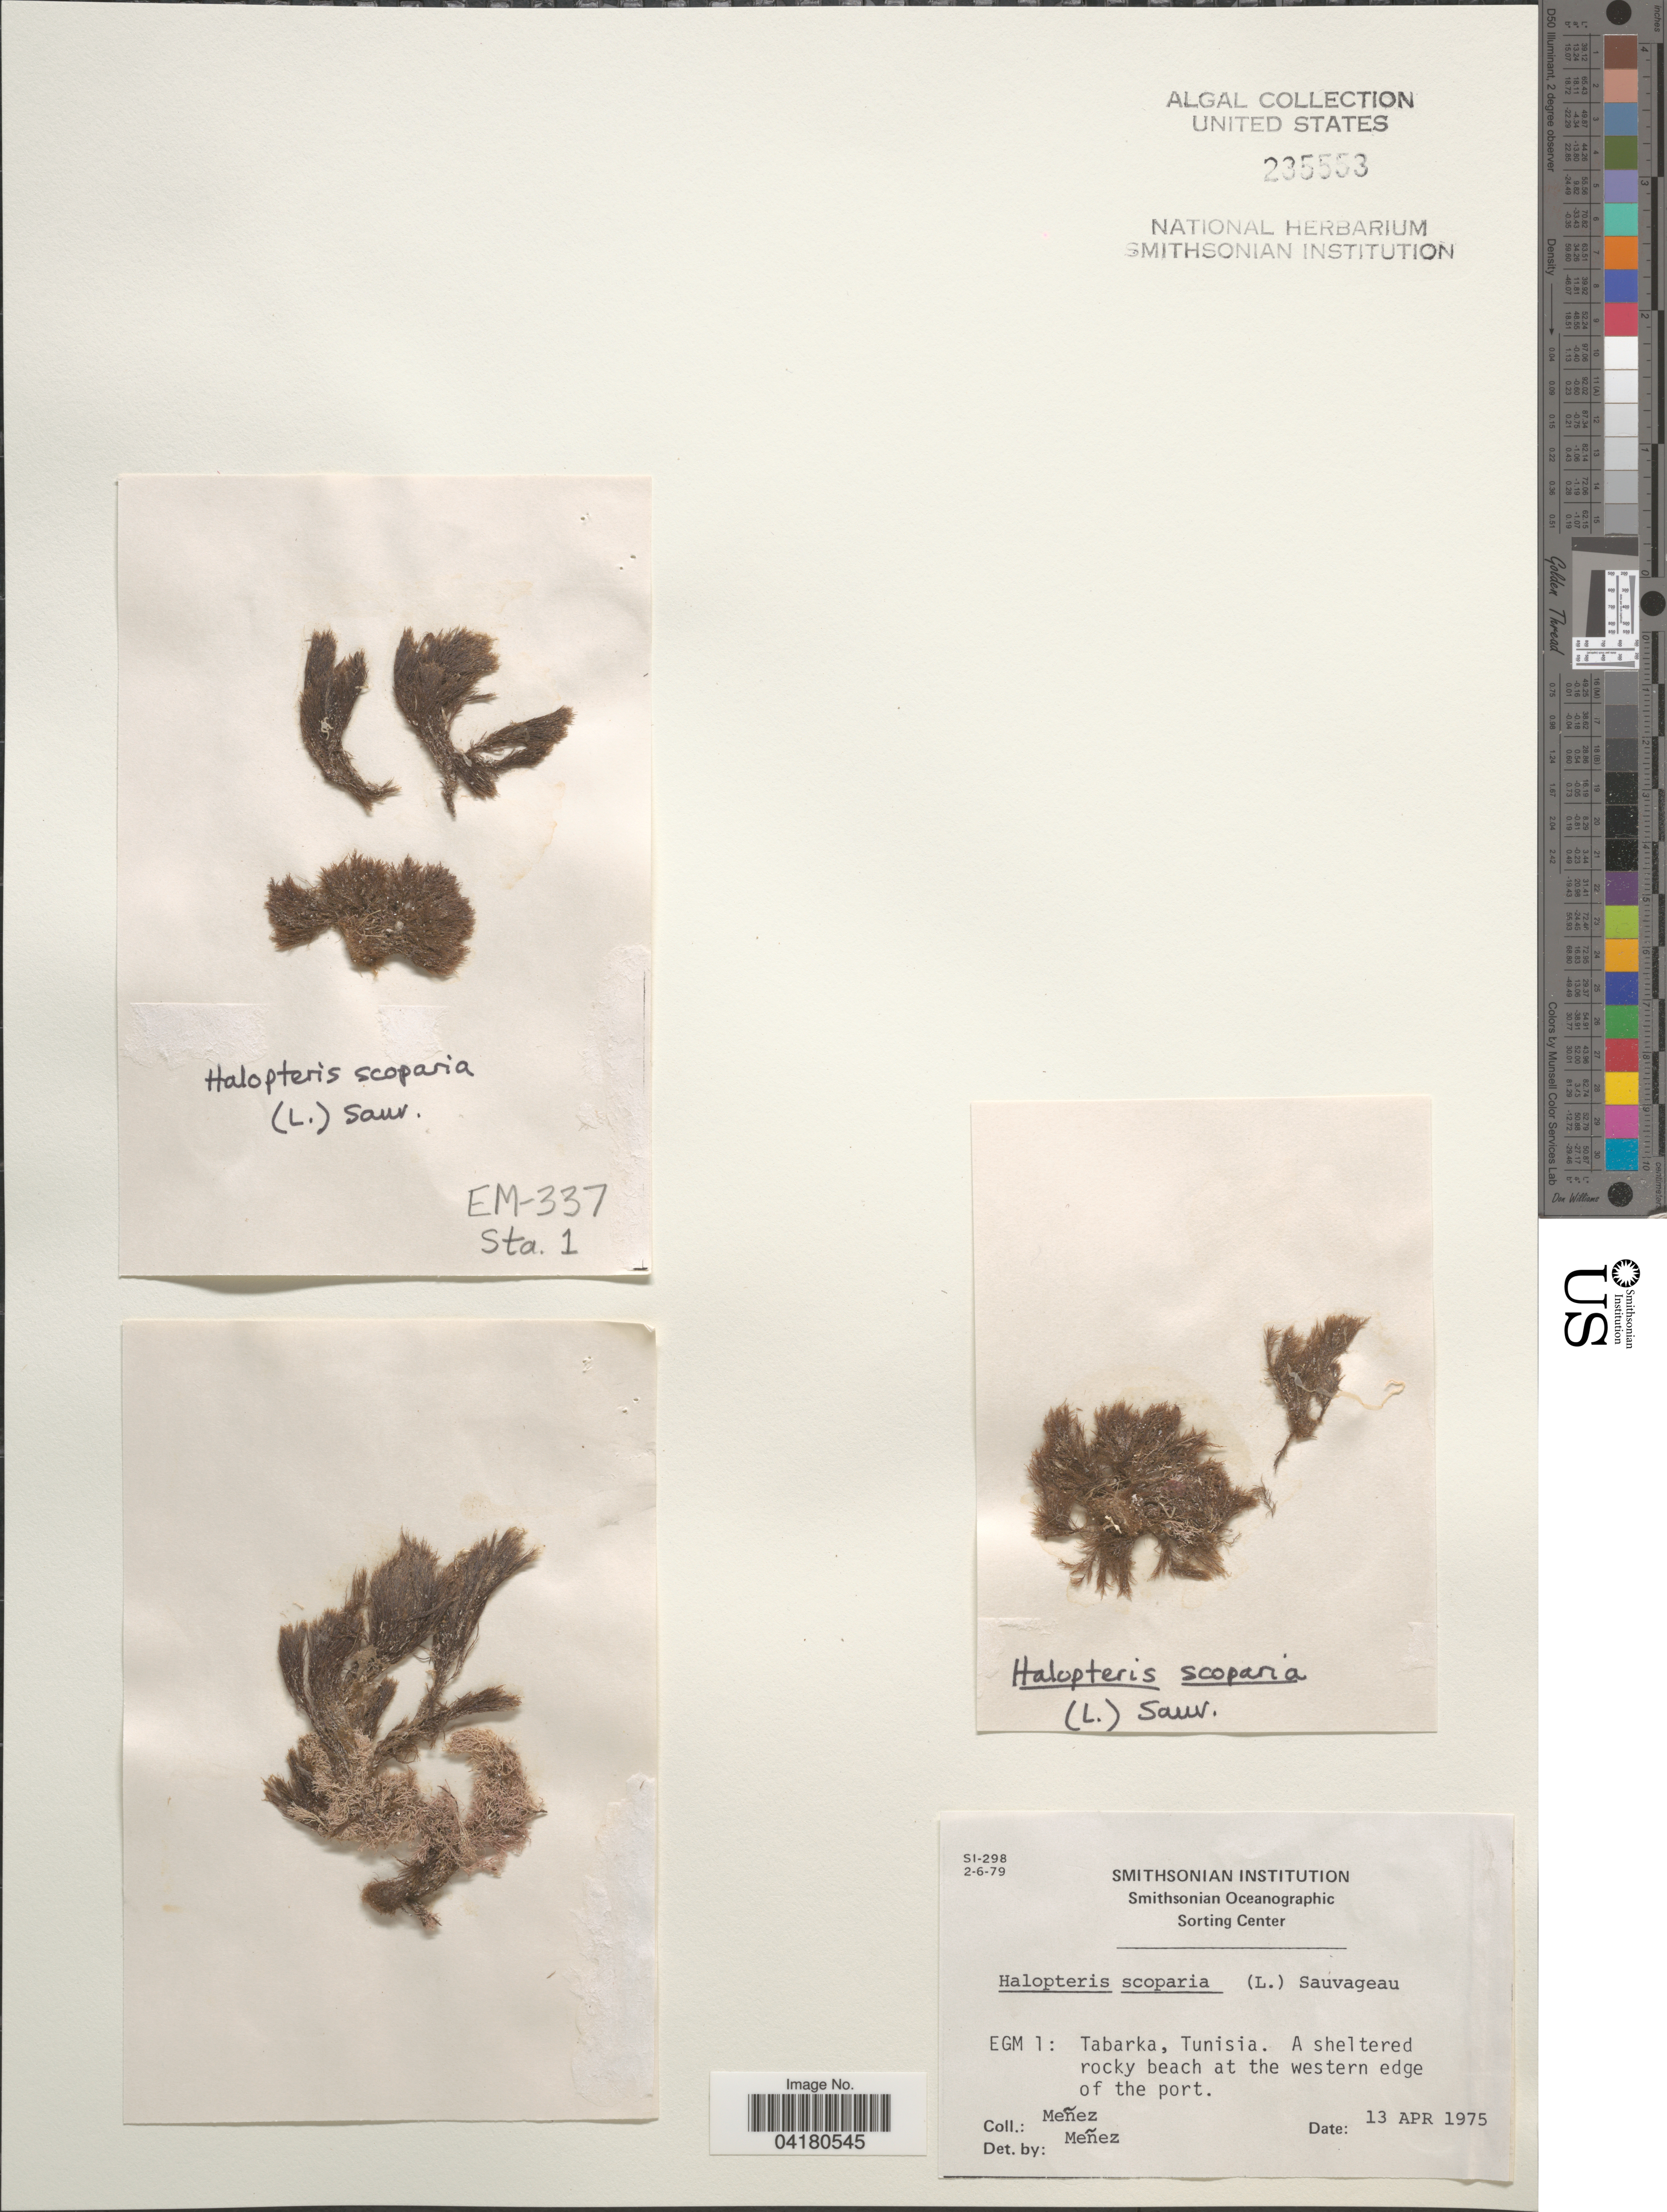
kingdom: Chromista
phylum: Ochrophyta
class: Phaeophyceae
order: Sphacelariales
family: Stypocaulaceae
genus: Halopteris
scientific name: Halopteris scoparia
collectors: Menez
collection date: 1975-04-13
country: Tunisia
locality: EGM 1: Tabarka, Tunisia. A sheltered rocky beach at the western edge of the port.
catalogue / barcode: US 235553